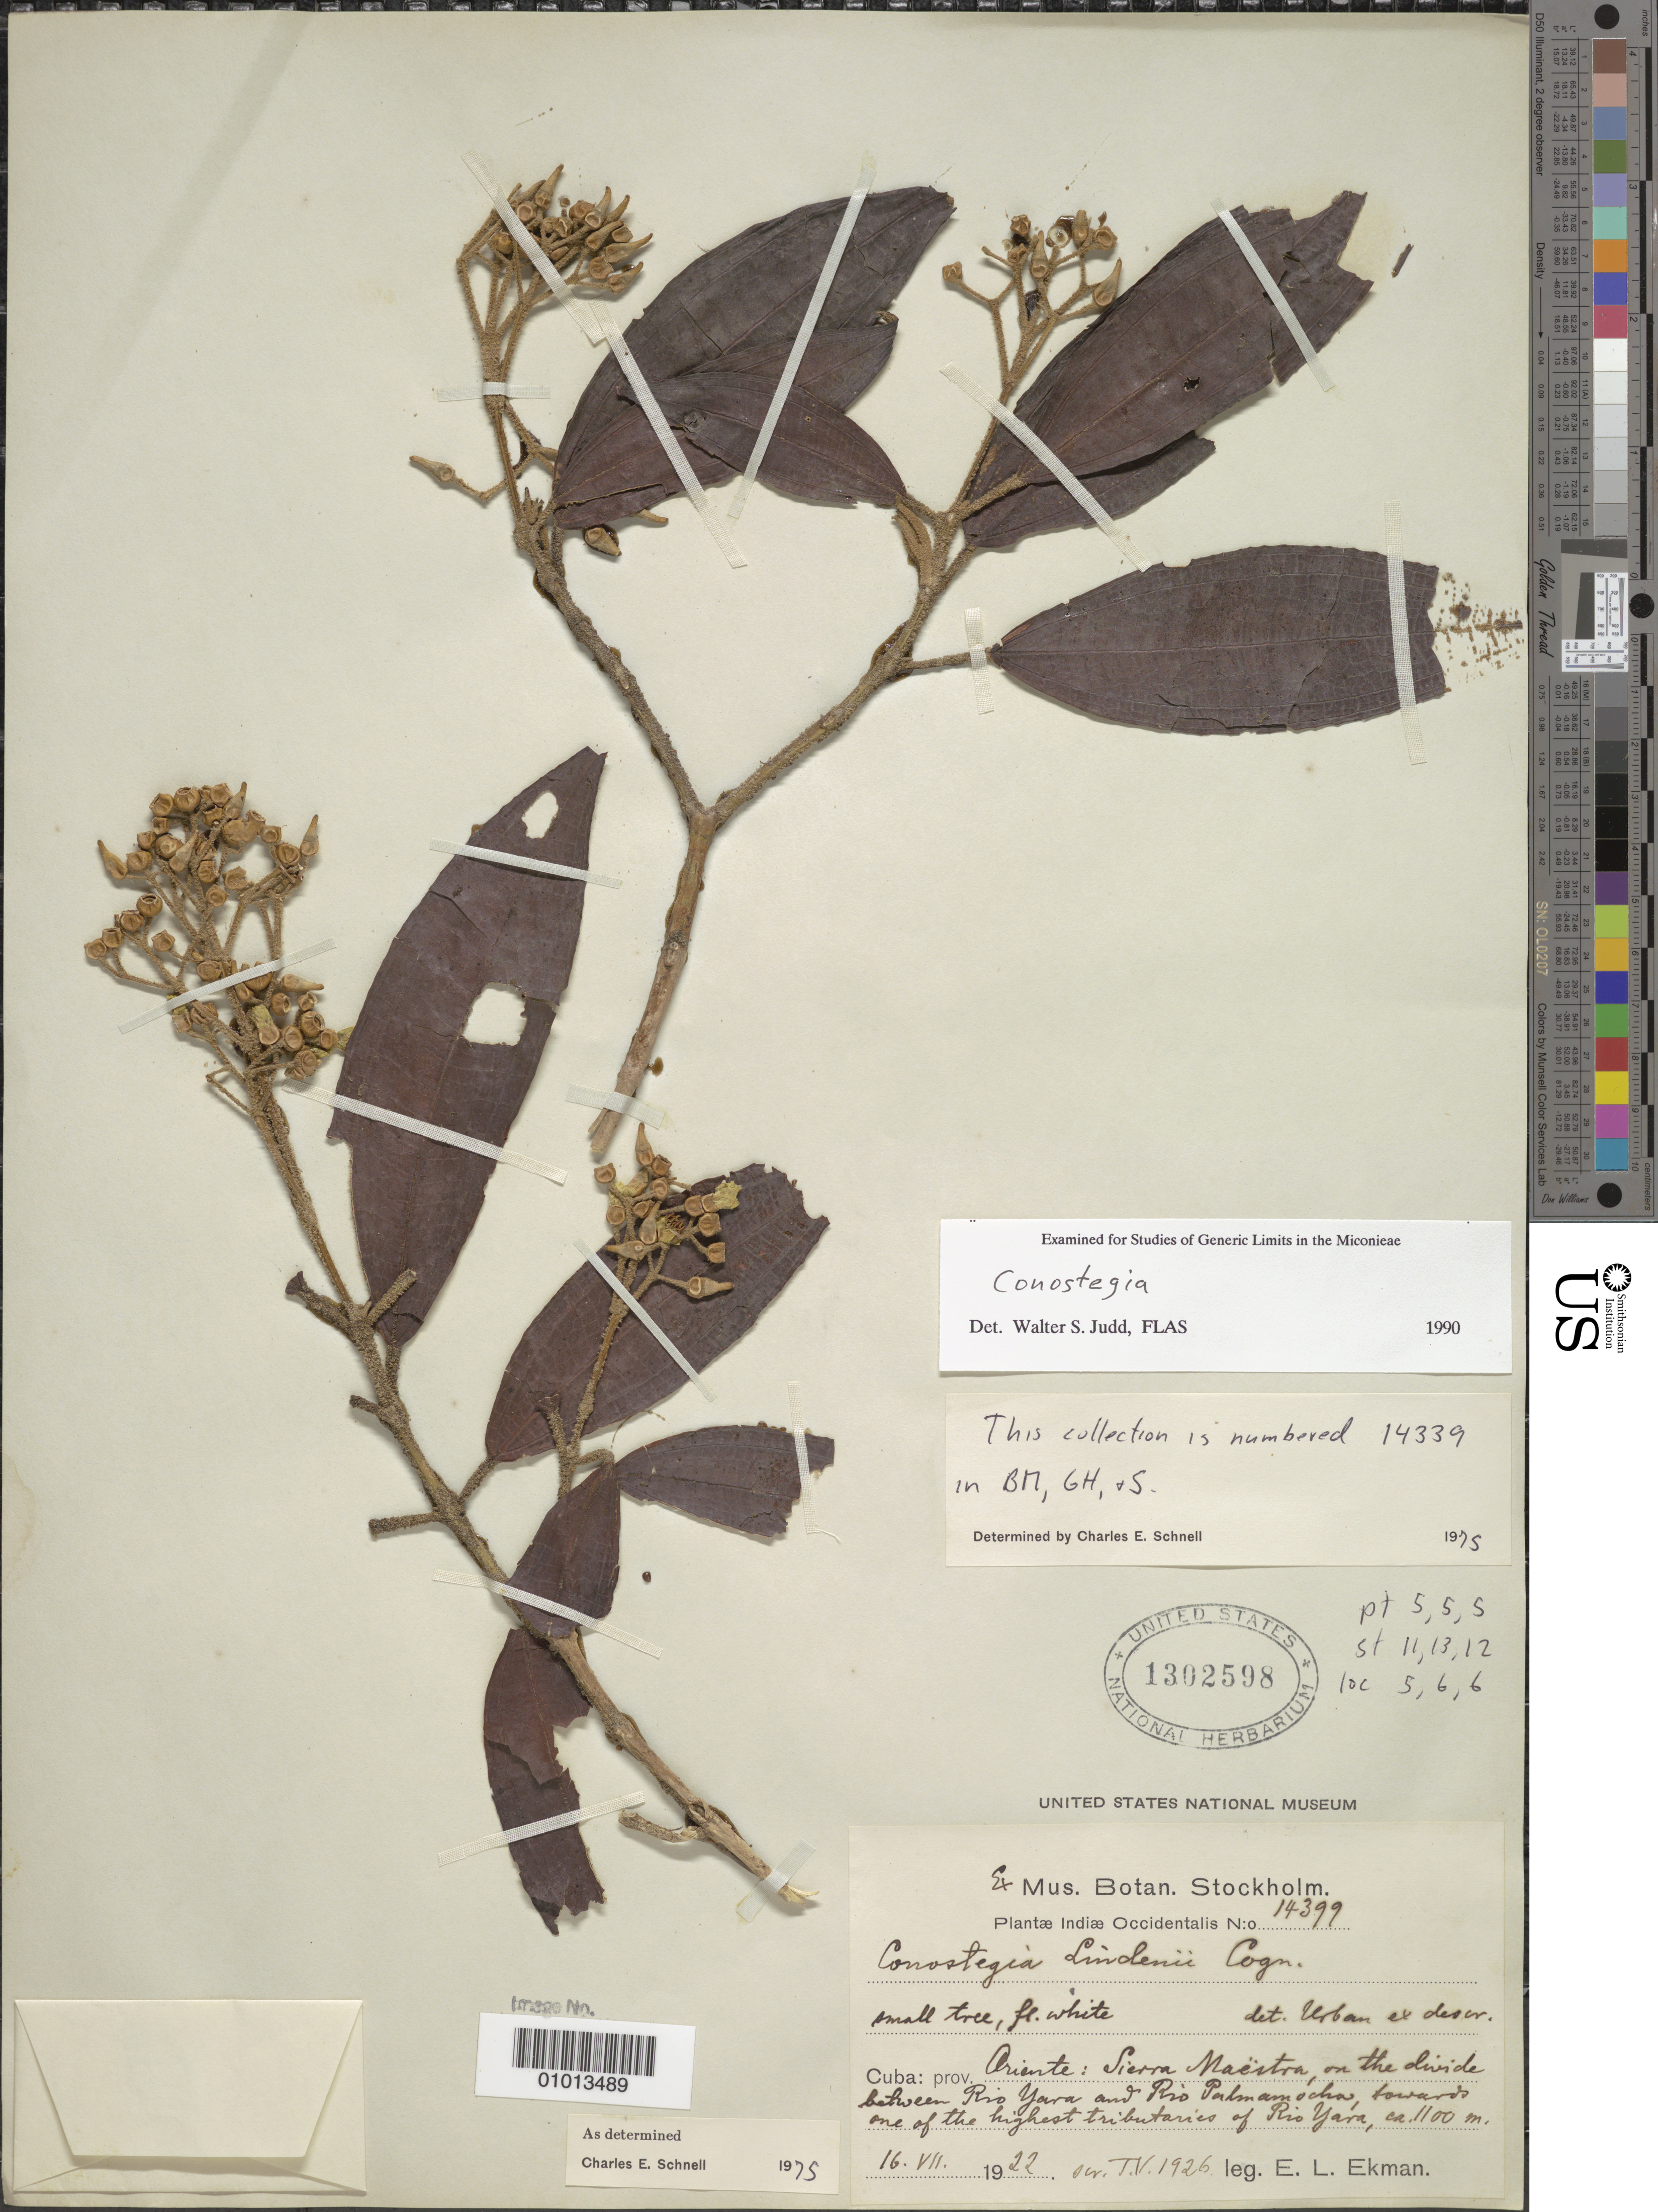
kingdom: Plantae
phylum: Tracheophyta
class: Magnoliopsida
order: Myrtales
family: Melastomataceae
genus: Conostegia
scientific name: Conostegia lindenii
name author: Cogn.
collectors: E. L. Ekman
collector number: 14399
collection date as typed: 16 Jul 1922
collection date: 1922-07-16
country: Cuba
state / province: Oriente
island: Cuba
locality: Sierra Maestra, on the divide between Río Yara and Río Palmanocha, towards one of the highest tributaries of Río Yara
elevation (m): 1100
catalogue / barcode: US 1302598